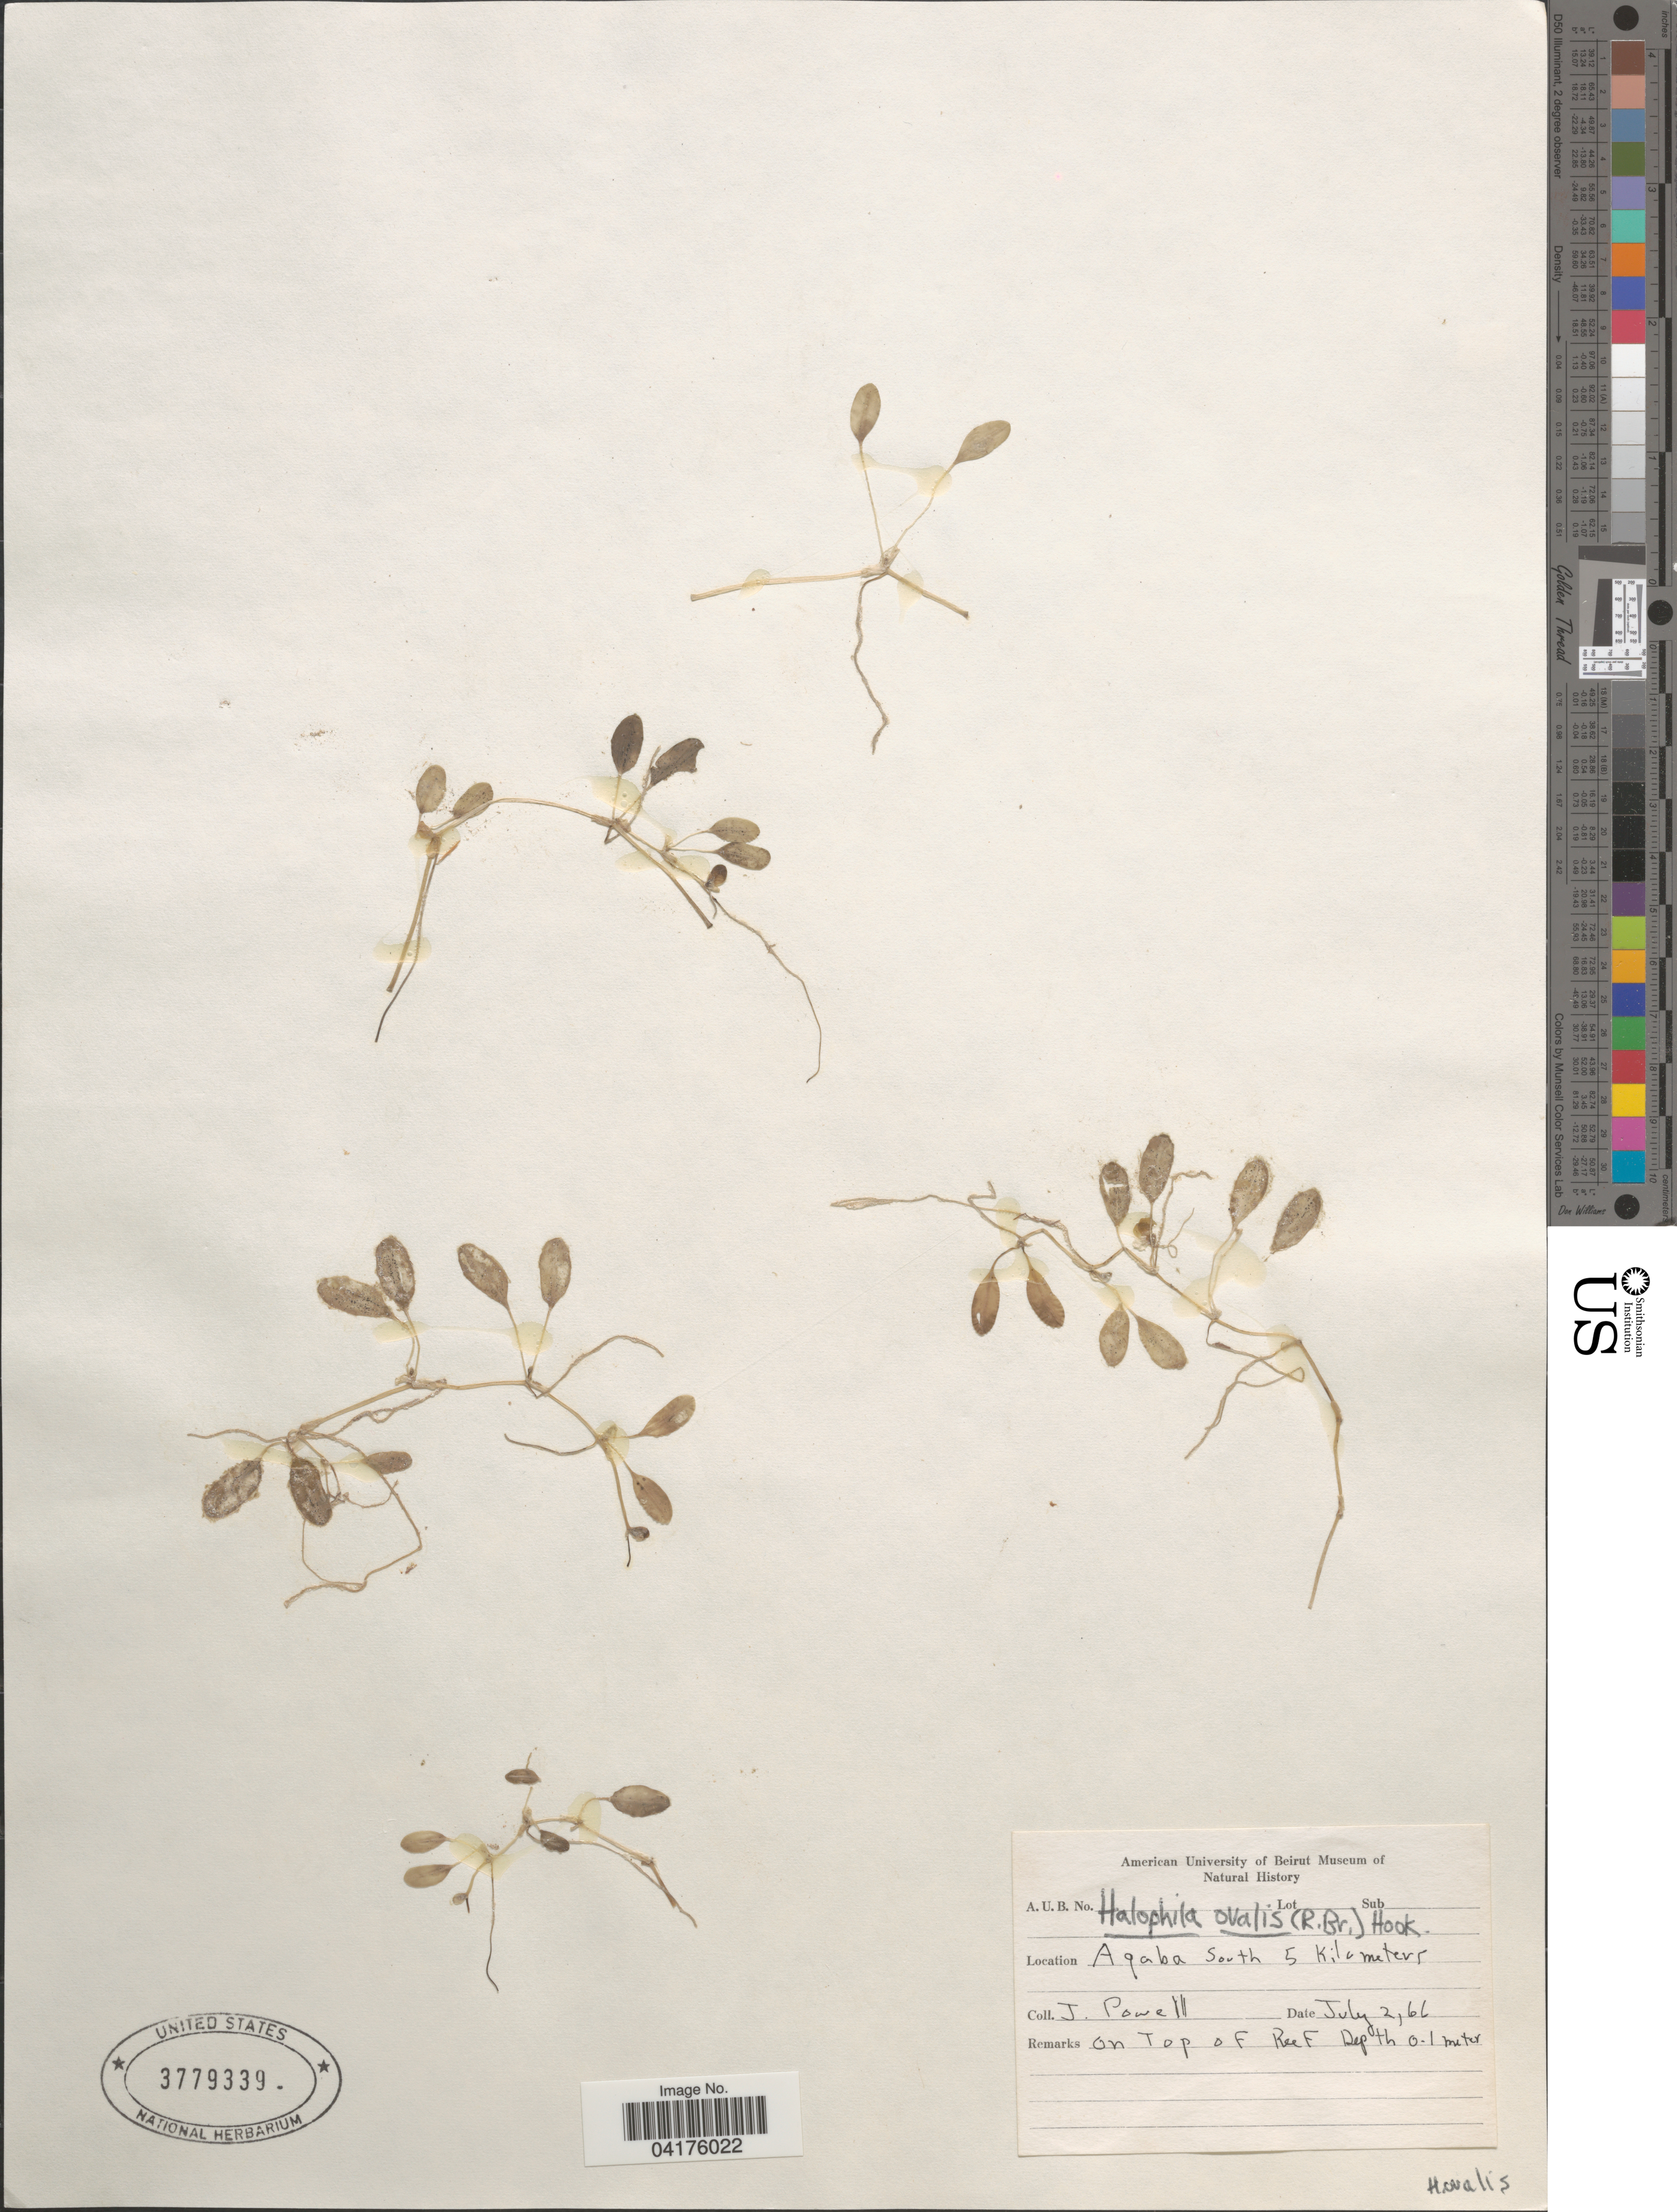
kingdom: Plantae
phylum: Tracheophyta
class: Liliopsida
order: Alismatales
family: Hydrocharitaceae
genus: Halophila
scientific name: Halophila ovalis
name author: (R. Br.) Hook. f.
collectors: J. Powell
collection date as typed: Transcribed d/m/y: 2/7/66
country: Jordan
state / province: Al 'Aqabah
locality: Aqaba South 5 Kilometer.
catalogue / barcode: US 3779339